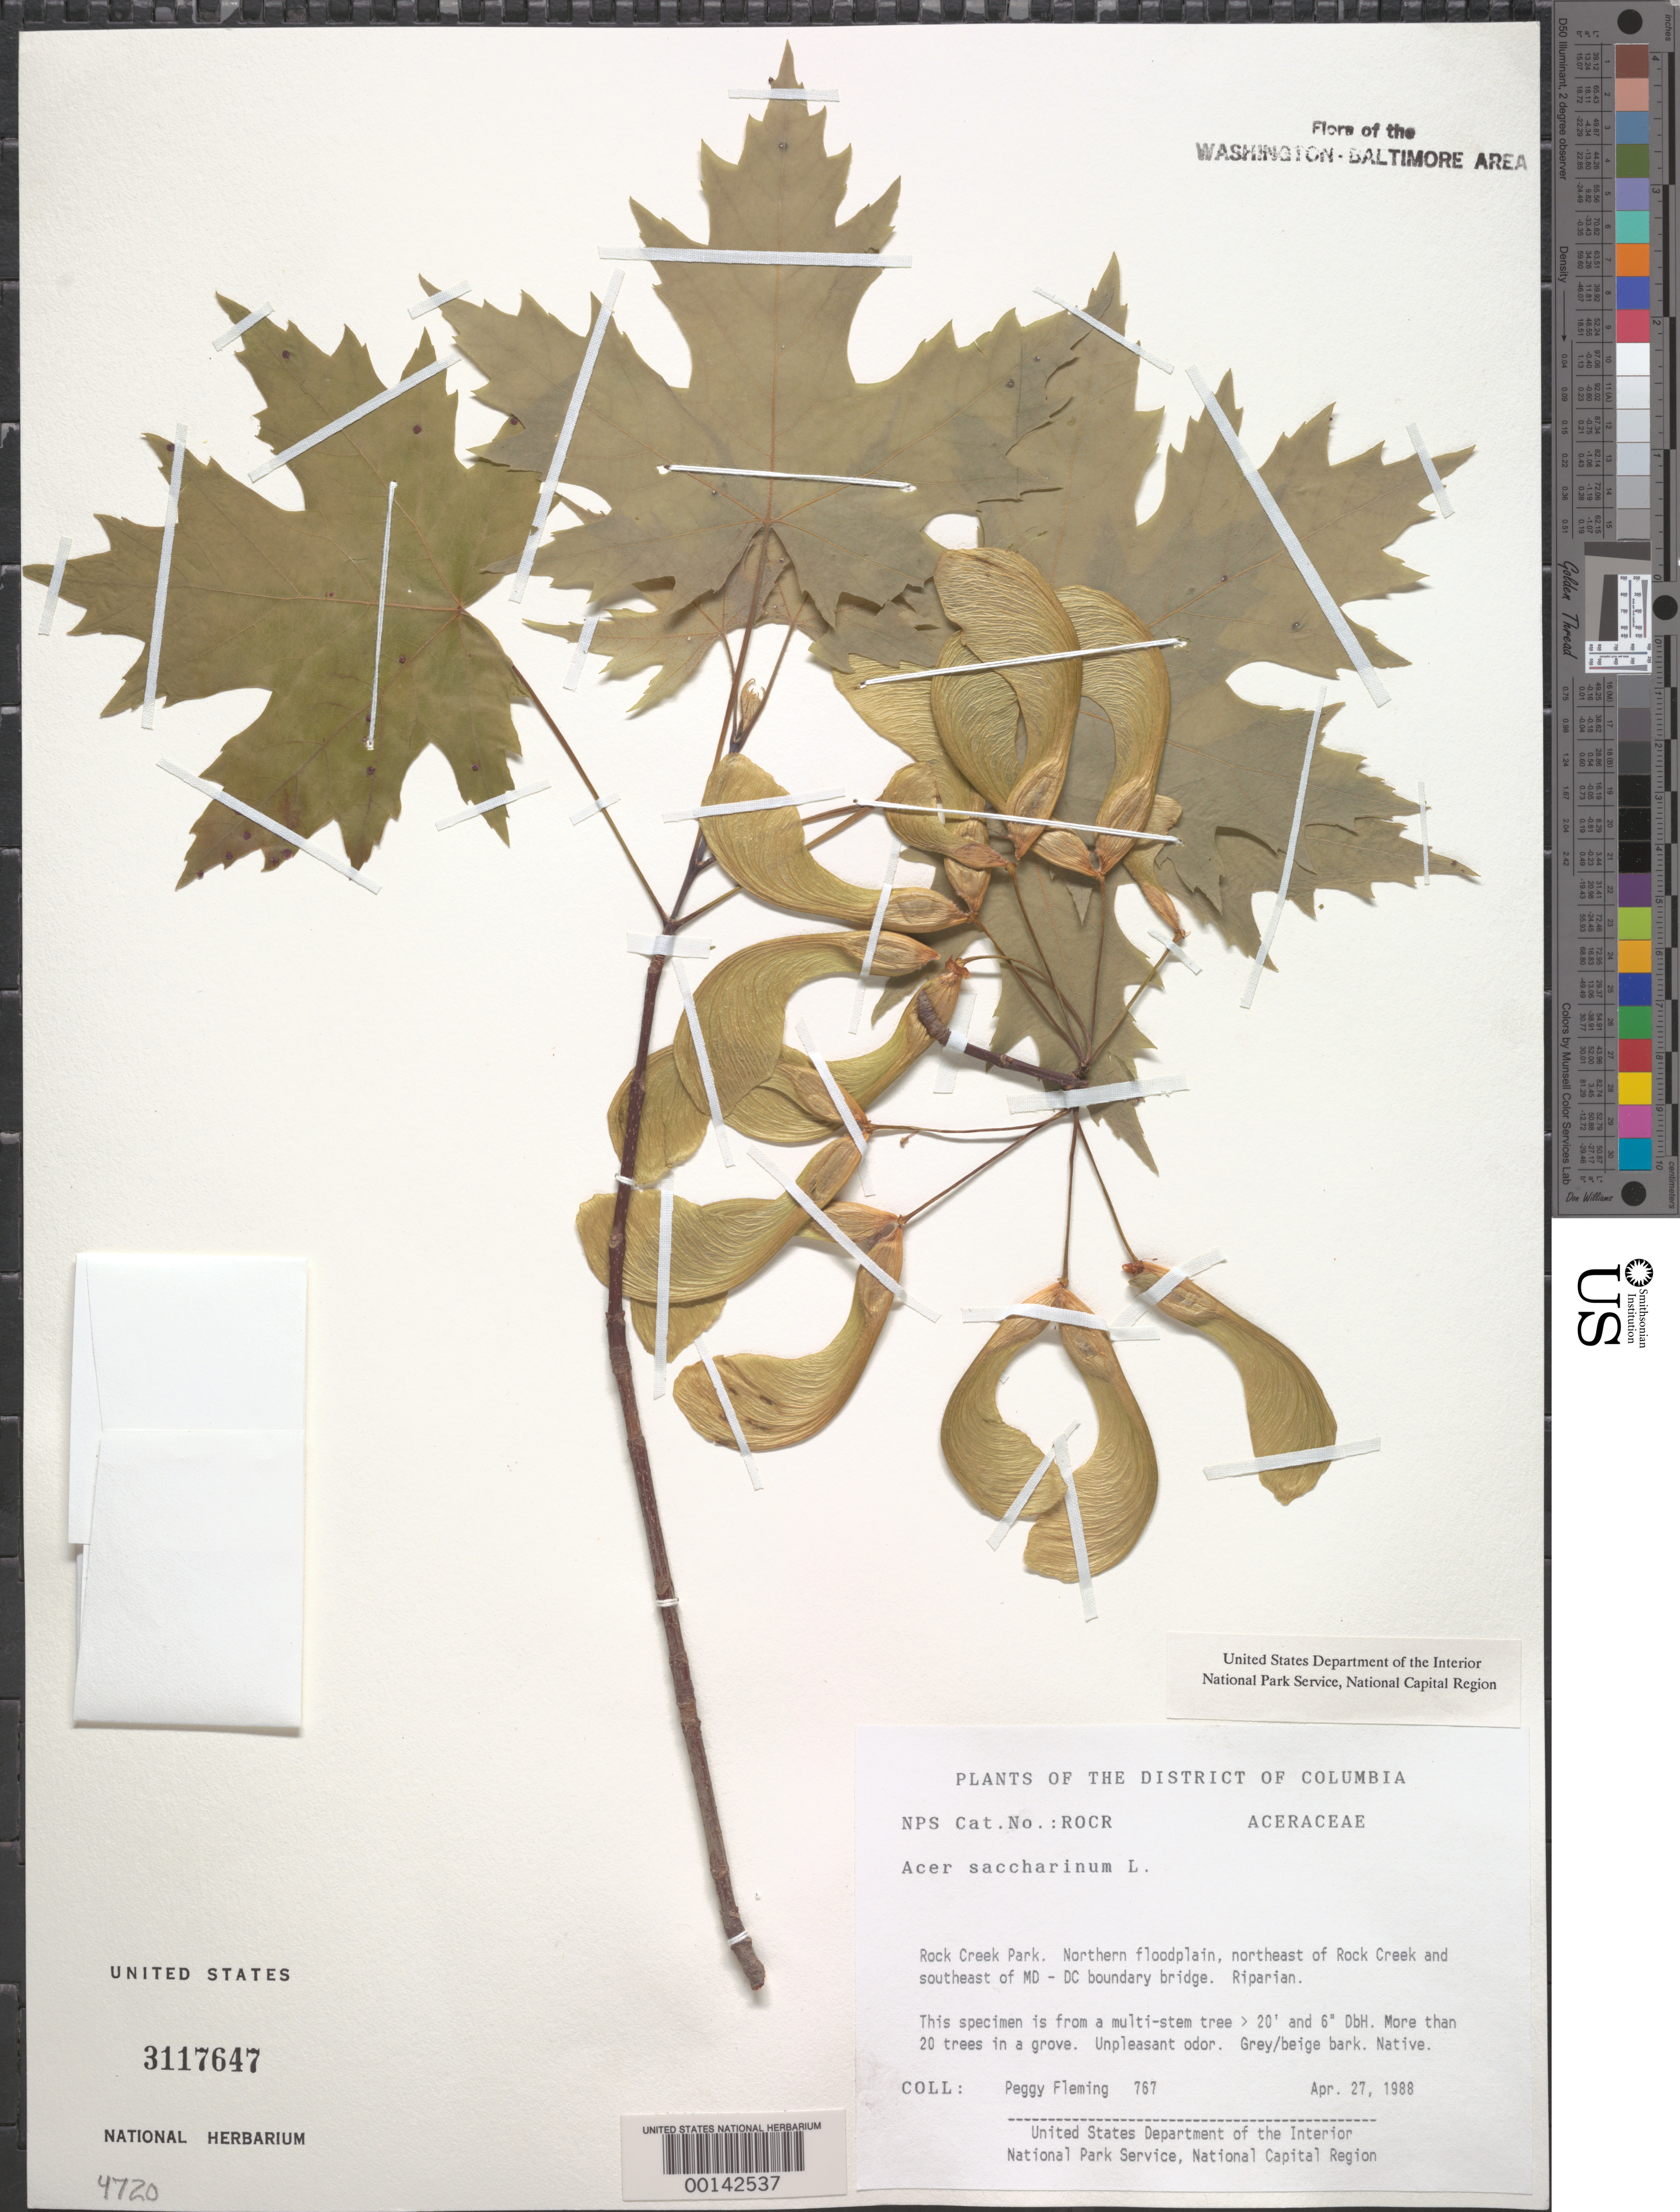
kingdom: Plantae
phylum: Tracheophyta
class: Magnoliopsida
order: Sapindales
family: Sapindaceae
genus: Acer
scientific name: Acer saccharinum subsp. floridanum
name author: (Chapm.) Wesm.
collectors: P. Fleming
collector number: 767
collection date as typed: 27 Apr 1988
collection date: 1988-04-27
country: United States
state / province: District of Columbia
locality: Rock Creek Park, NE of Rock Creek and SE of MD - DC Boundary Bridge. Rock Creek Park & vicinity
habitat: Riparian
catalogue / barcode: US 3117647